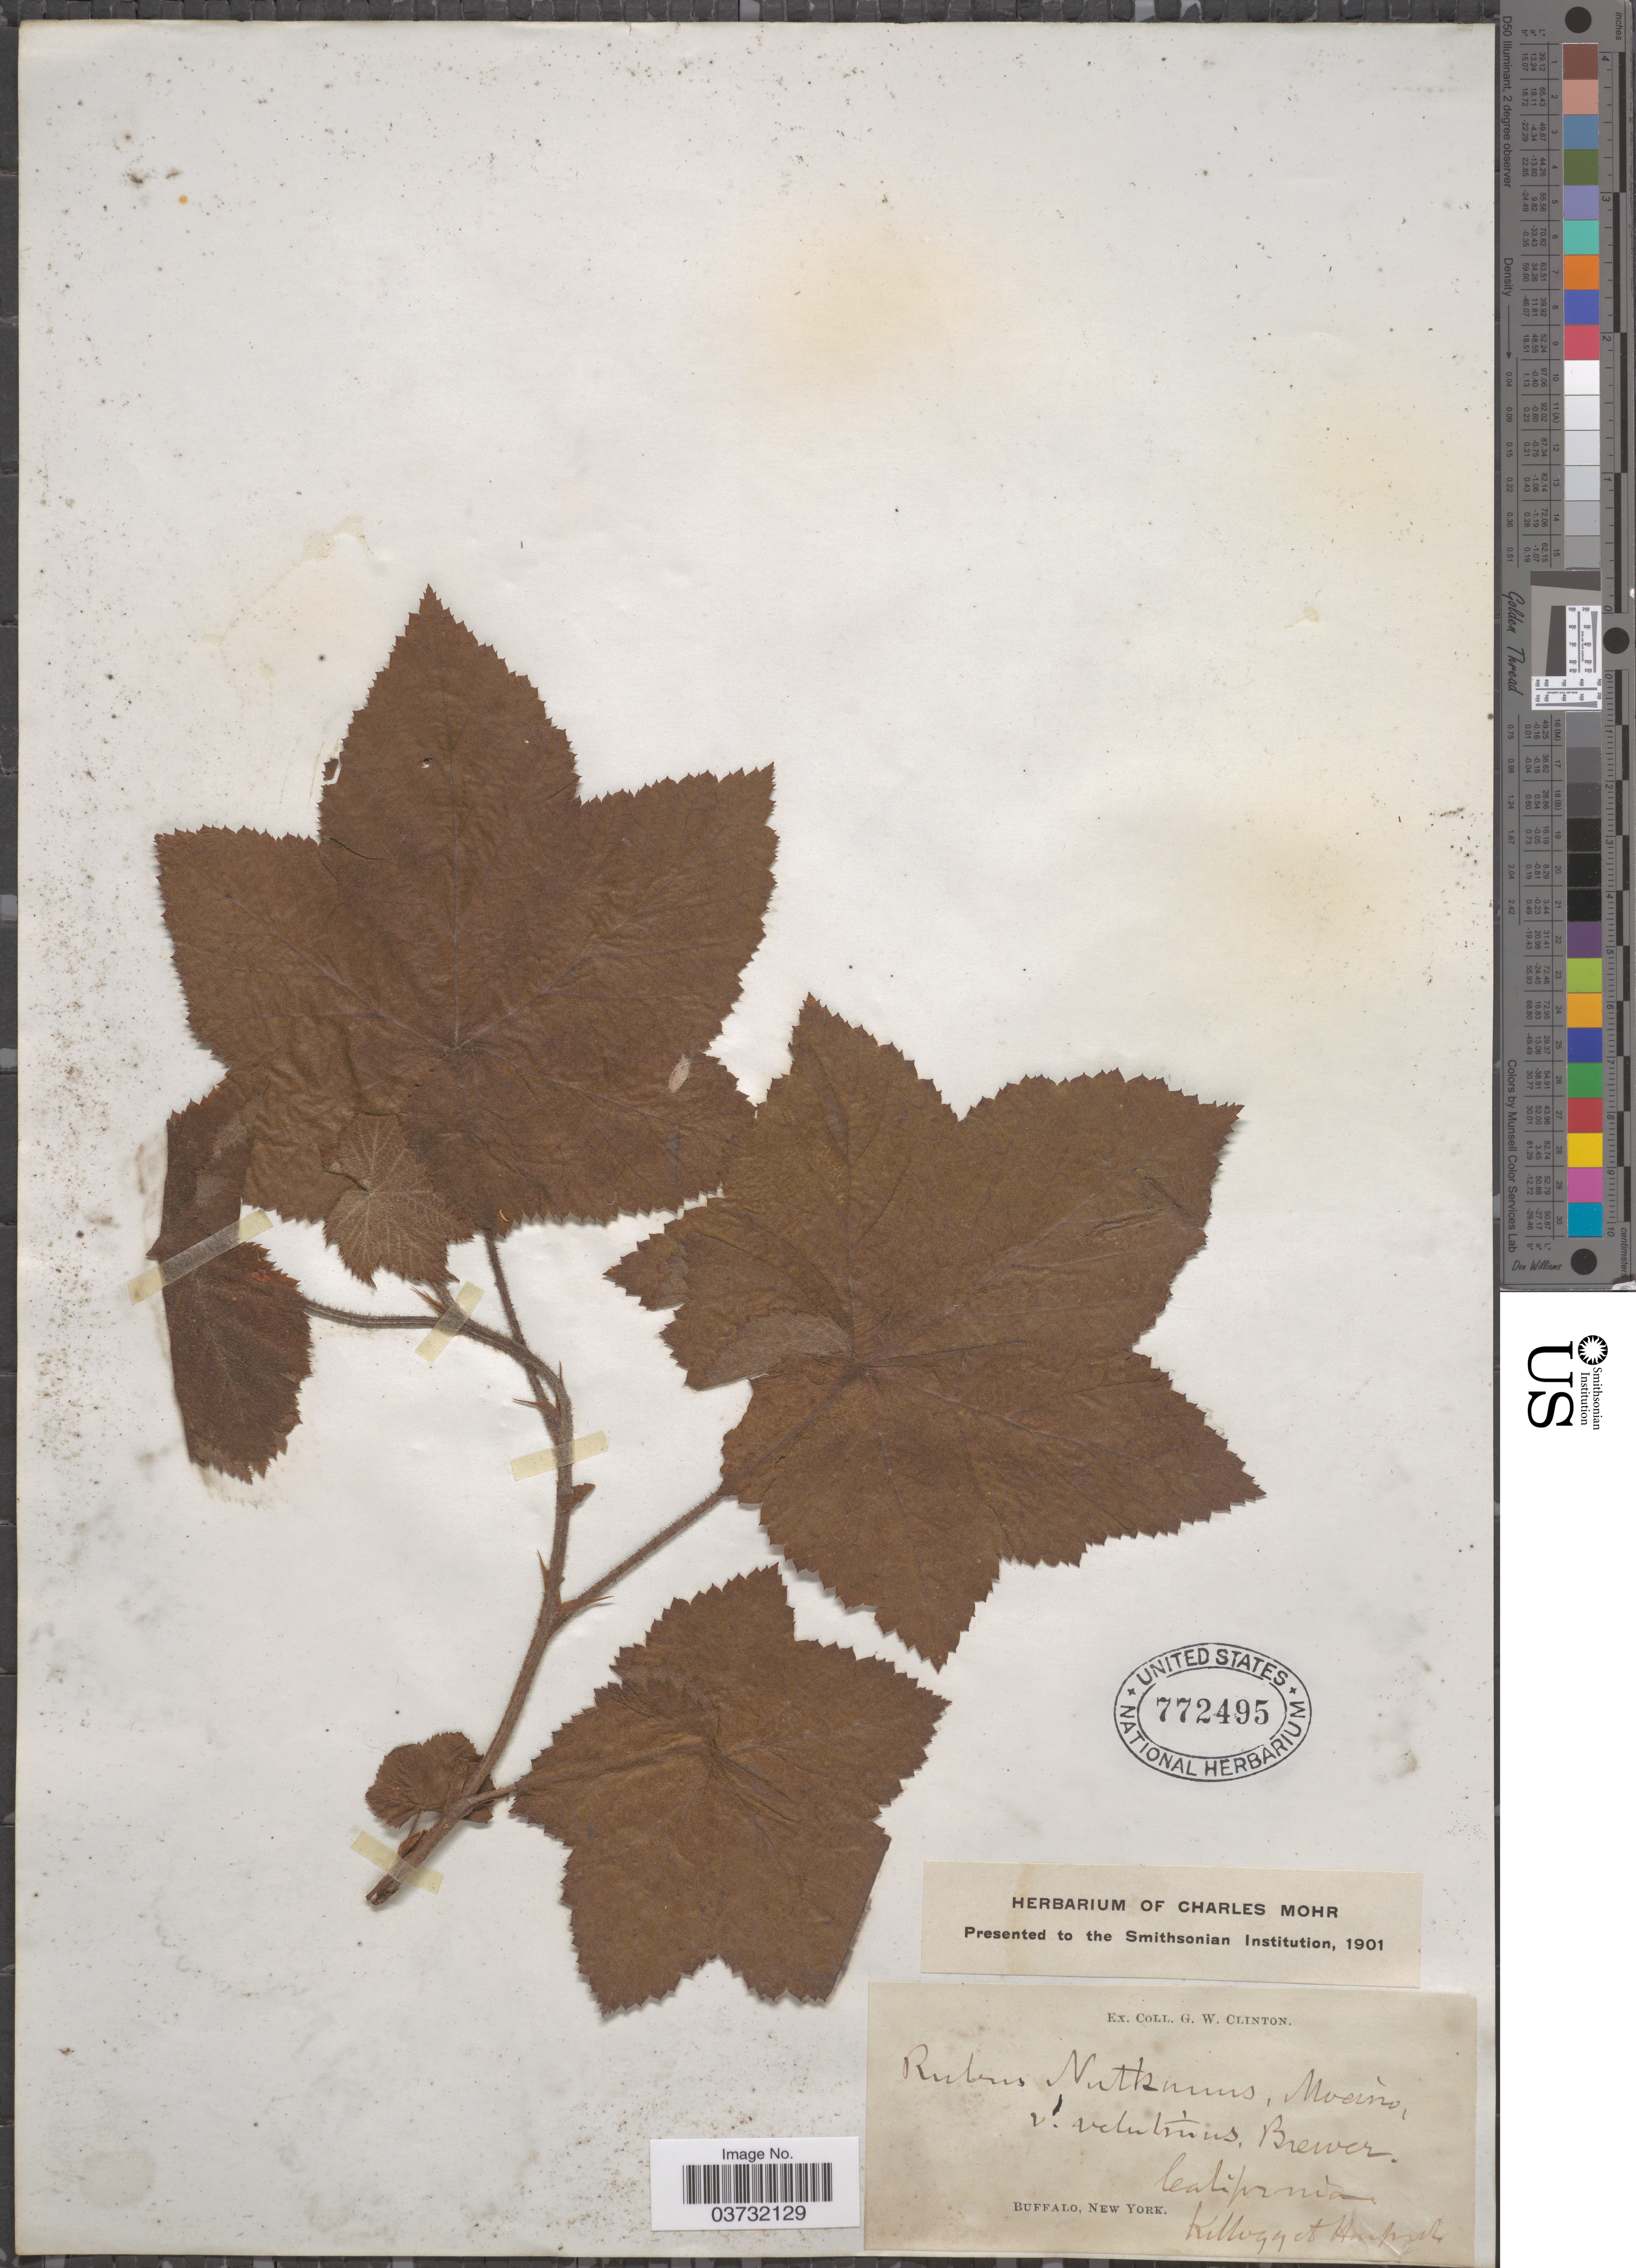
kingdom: Plantae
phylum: Tracheophyta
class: Magnoliopsida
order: Rosales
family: Rosaceae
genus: Rubus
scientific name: Rubus parviflorus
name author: Nutt.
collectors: G. W. Clinton, -- Kellogg & Harford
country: United States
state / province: California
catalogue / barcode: US 772495